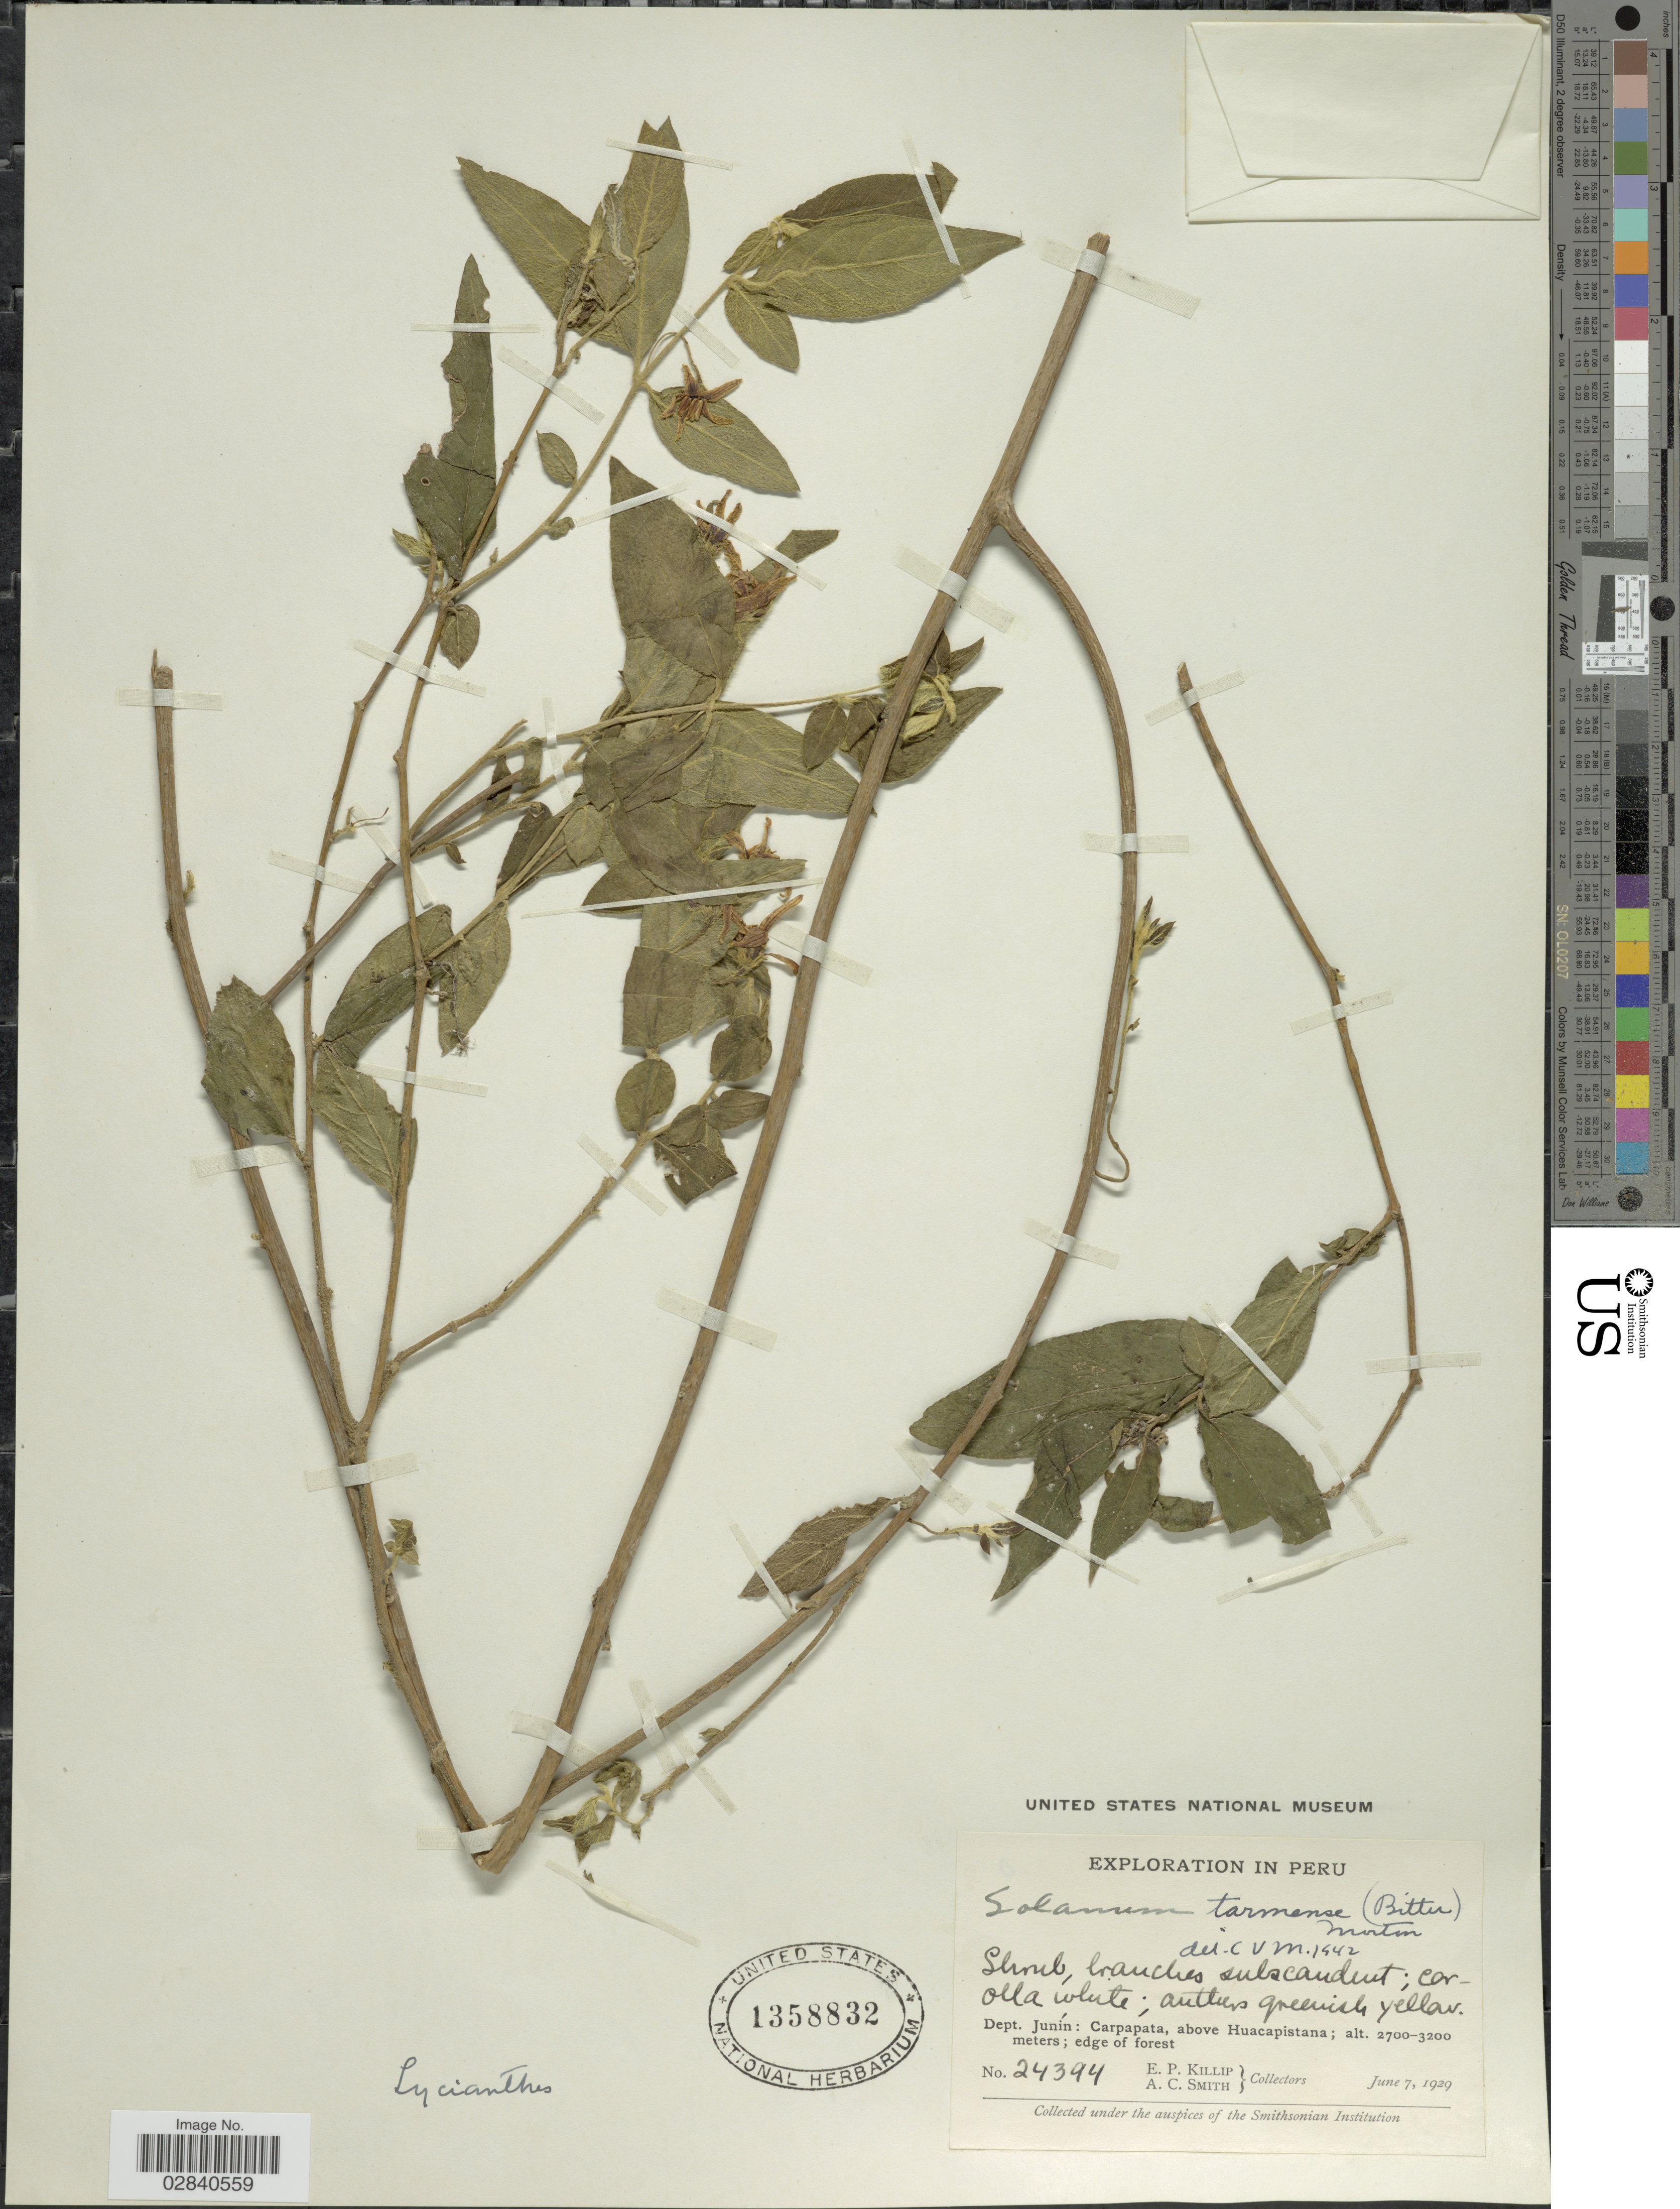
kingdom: Plantae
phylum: Tracheophyta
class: Magnoliopsida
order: Solanales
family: Solanaceae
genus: Lycianthes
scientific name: Lycianthes tarmensis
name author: Bitter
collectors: E. P. Killip & A. C. Smith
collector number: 24394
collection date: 1929-06-07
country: Peru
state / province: Junín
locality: Dept. Junín: Carpapata, above Huacapistana.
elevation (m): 2700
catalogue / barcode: US 1358832